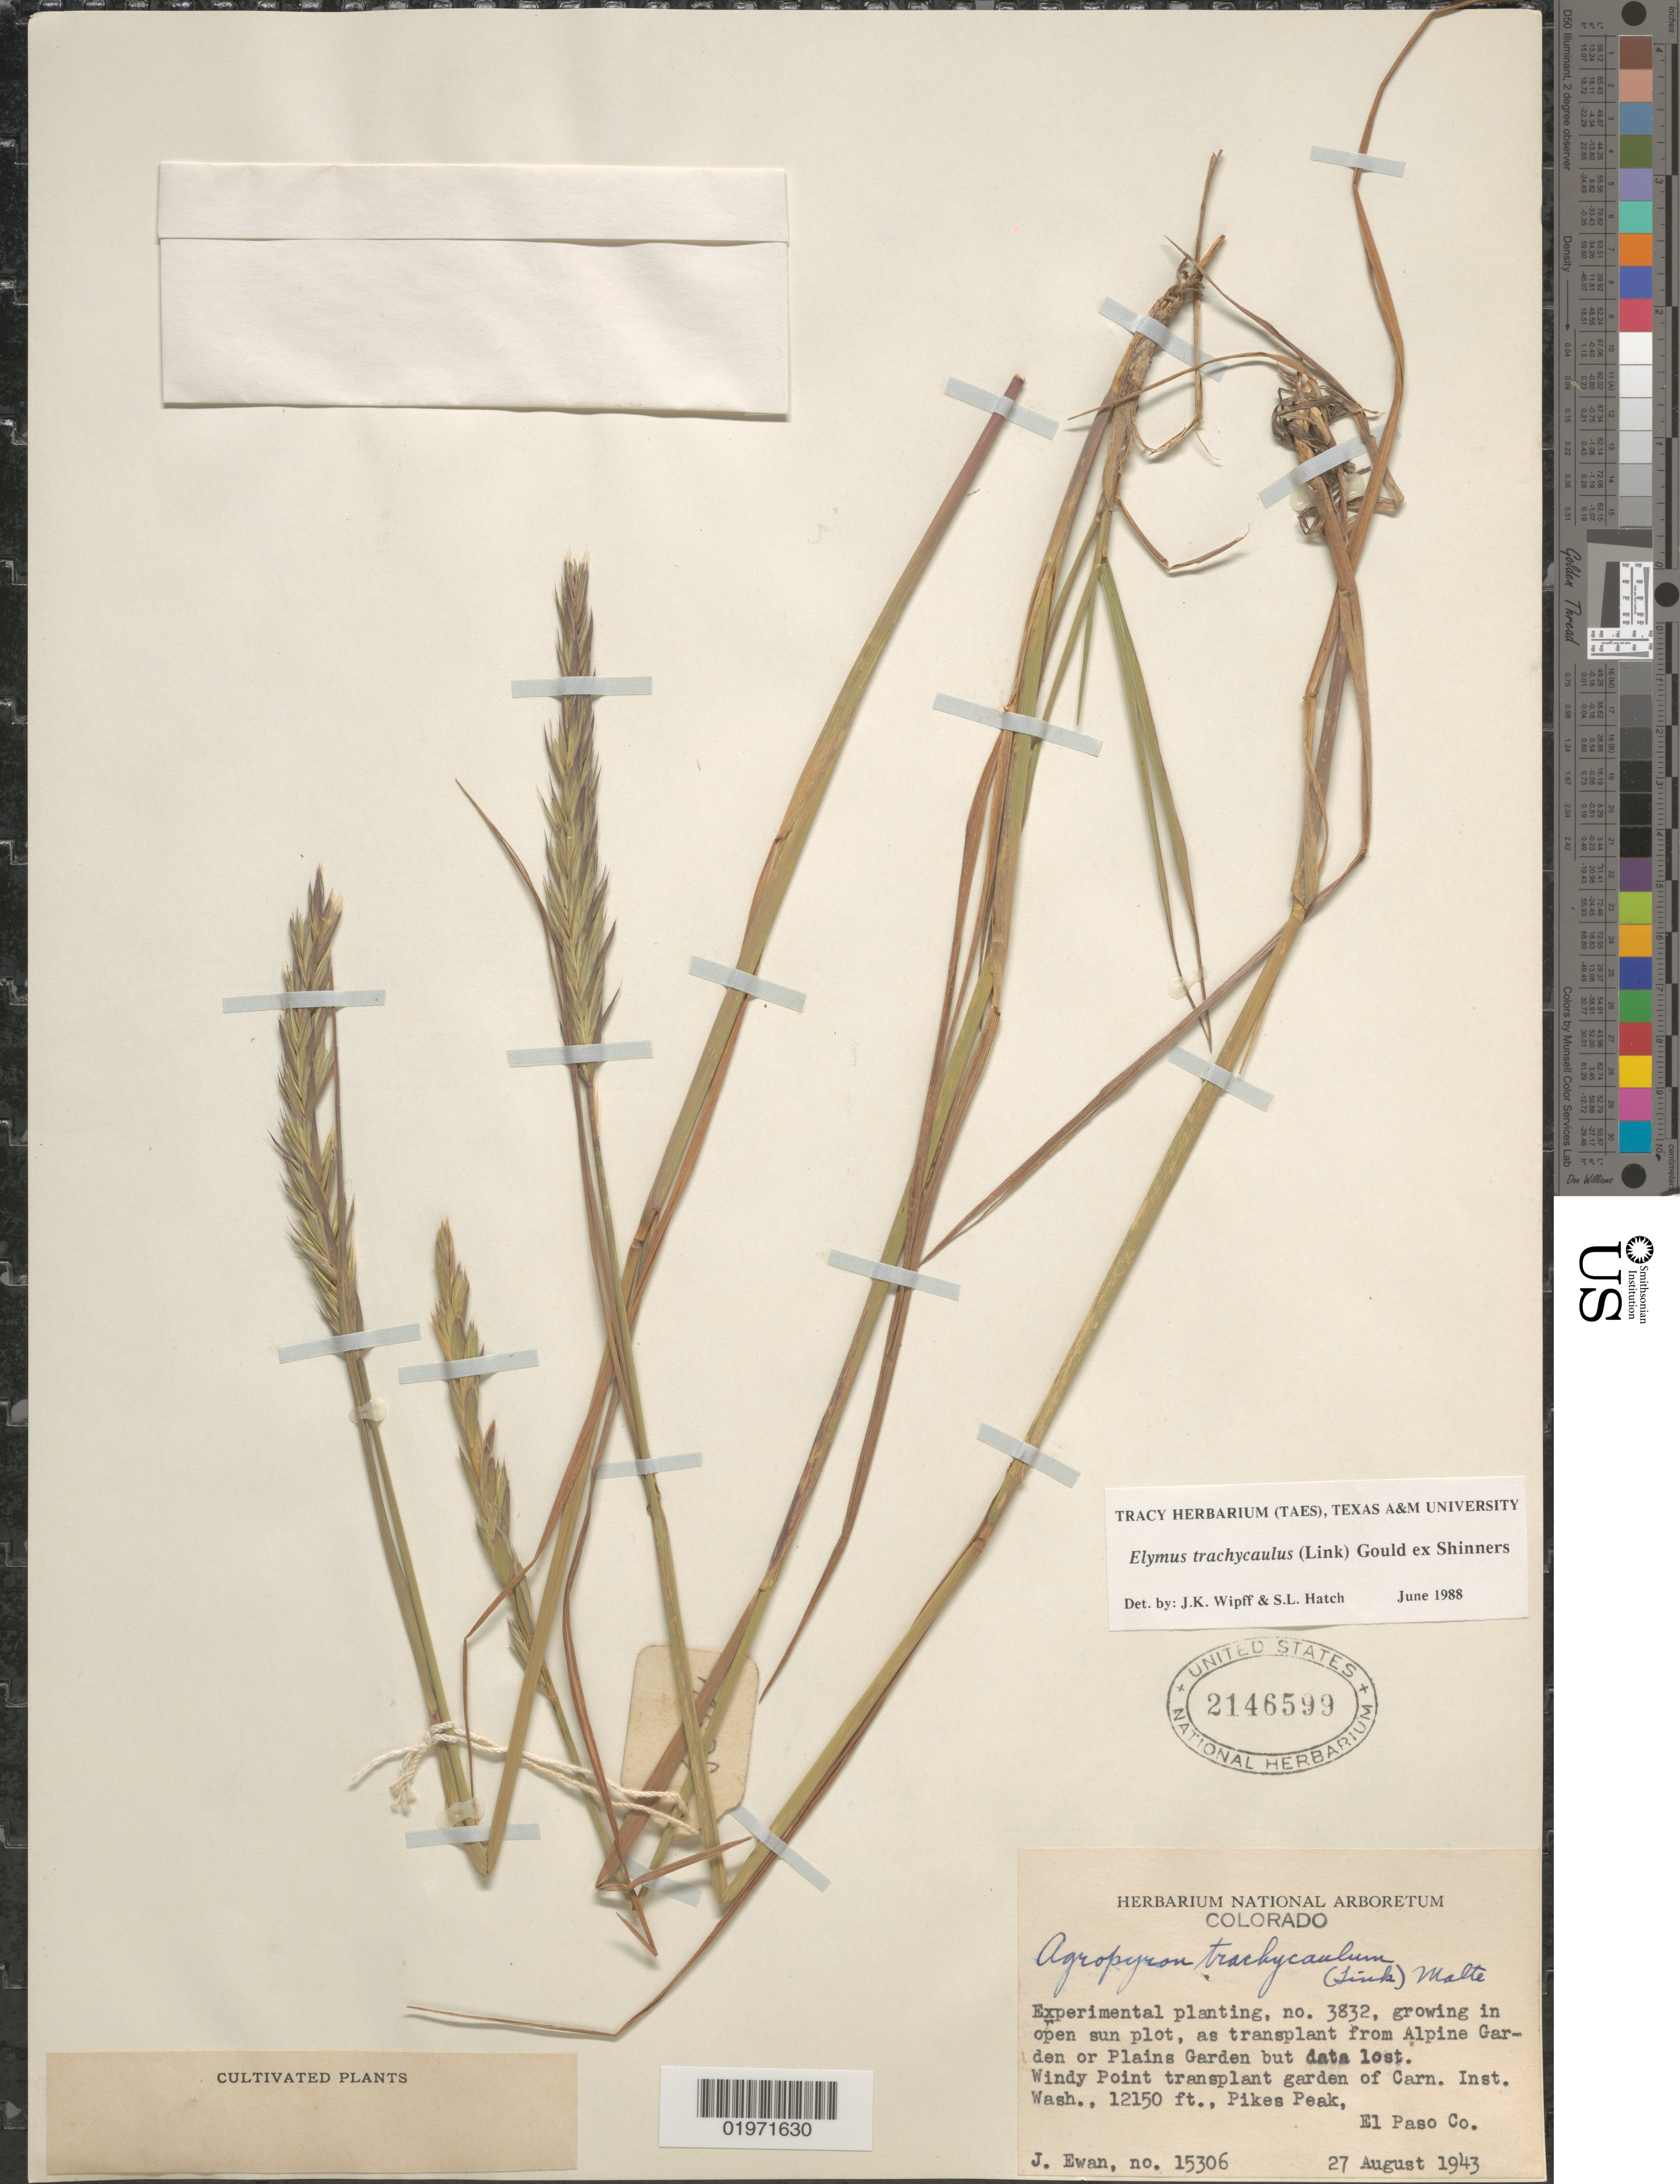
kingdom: Plantae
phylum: Tracheophyta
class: Liliopsida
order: Poales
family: Poaceae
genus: Elymus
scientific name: Elymus trachycaulus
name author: (Link) Gould ex Shinners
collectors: J. A. Ewan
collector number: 15306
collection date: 1943-08-27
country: United States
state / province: Colorado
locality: Windy Point transplant garden of Carn. Inst. Wash., Pikes Peak. El Paso Co.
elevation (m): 3703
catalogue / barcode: US 2146599